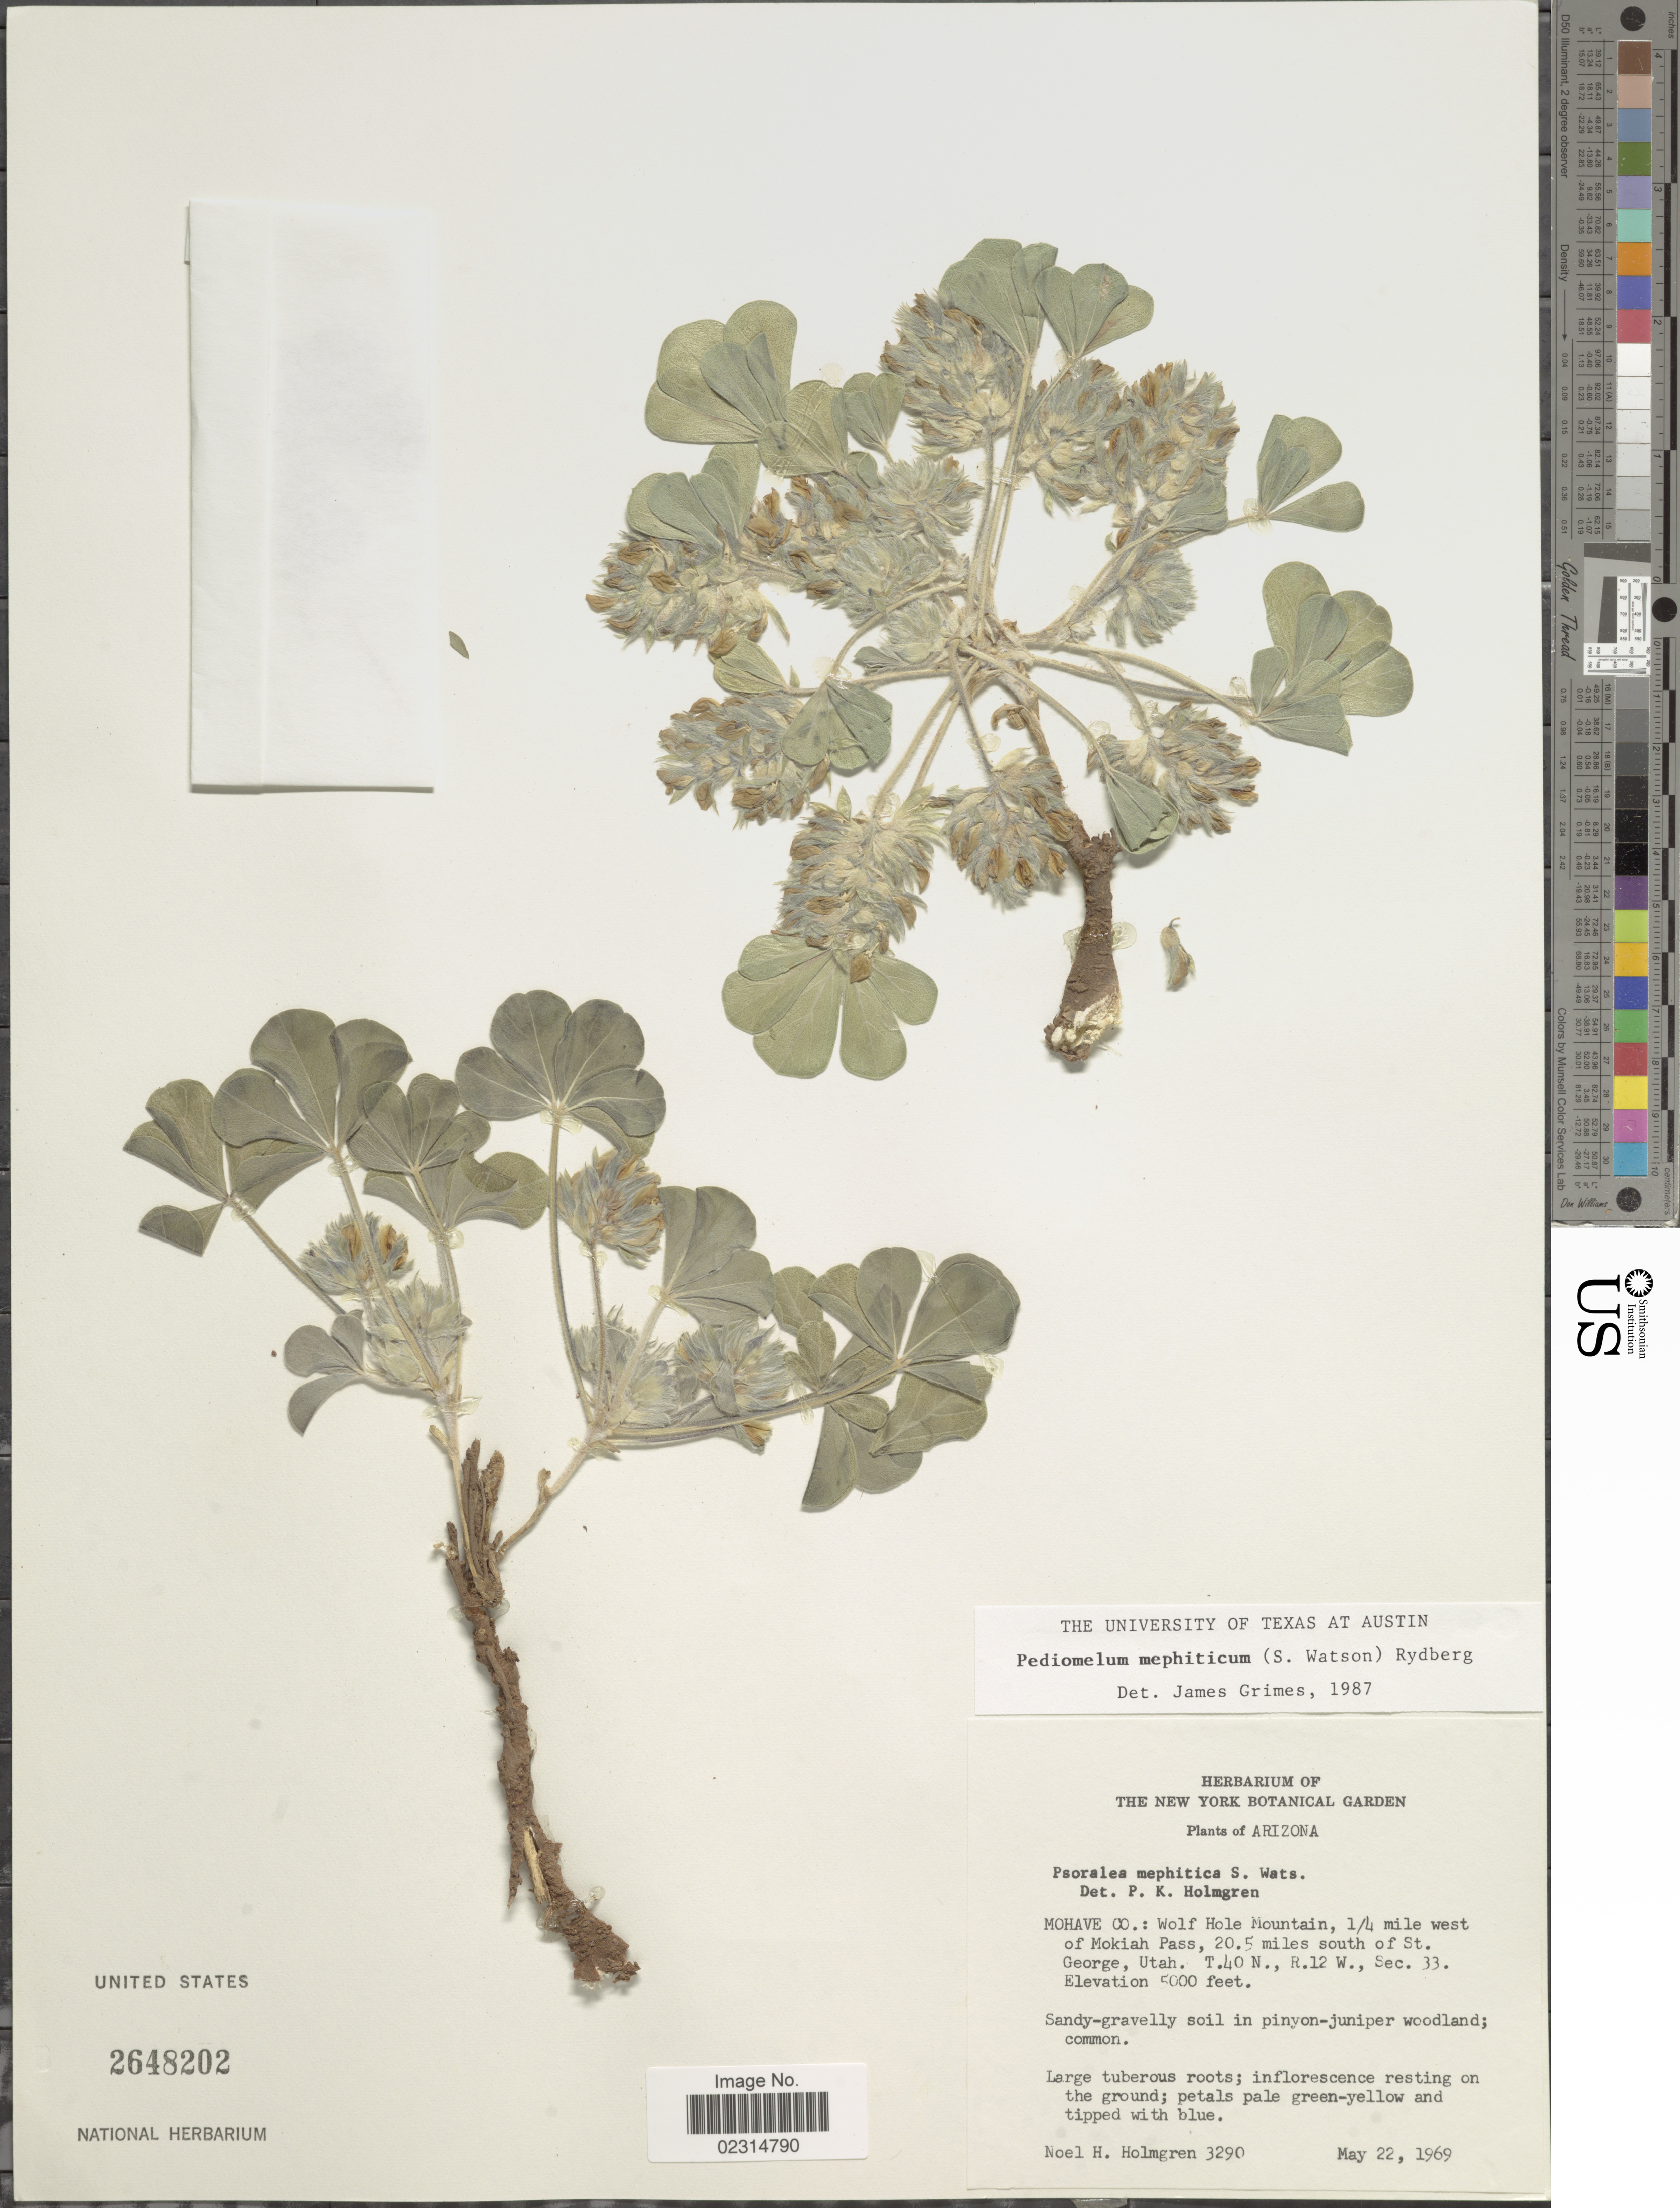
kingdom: Plantae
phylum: Tracheophyta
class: Magnoliopsida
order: Fabales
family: Fabaceae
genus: Pediomelum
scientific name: Pediomelum mephiticum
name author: (S. Watson) Rydb.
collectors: N. H. Holmgren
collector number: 3290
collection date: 1969-05-22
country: United States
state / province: Utah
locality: Arizona, Mohave Co: Wolf Hole Mountain, 1/4 mile west of Mokiah Pass, 20.5 miles south of St. George,. T.40 N., R. 12 W., Sec. 33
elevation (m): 1524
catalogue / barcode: US 2648202